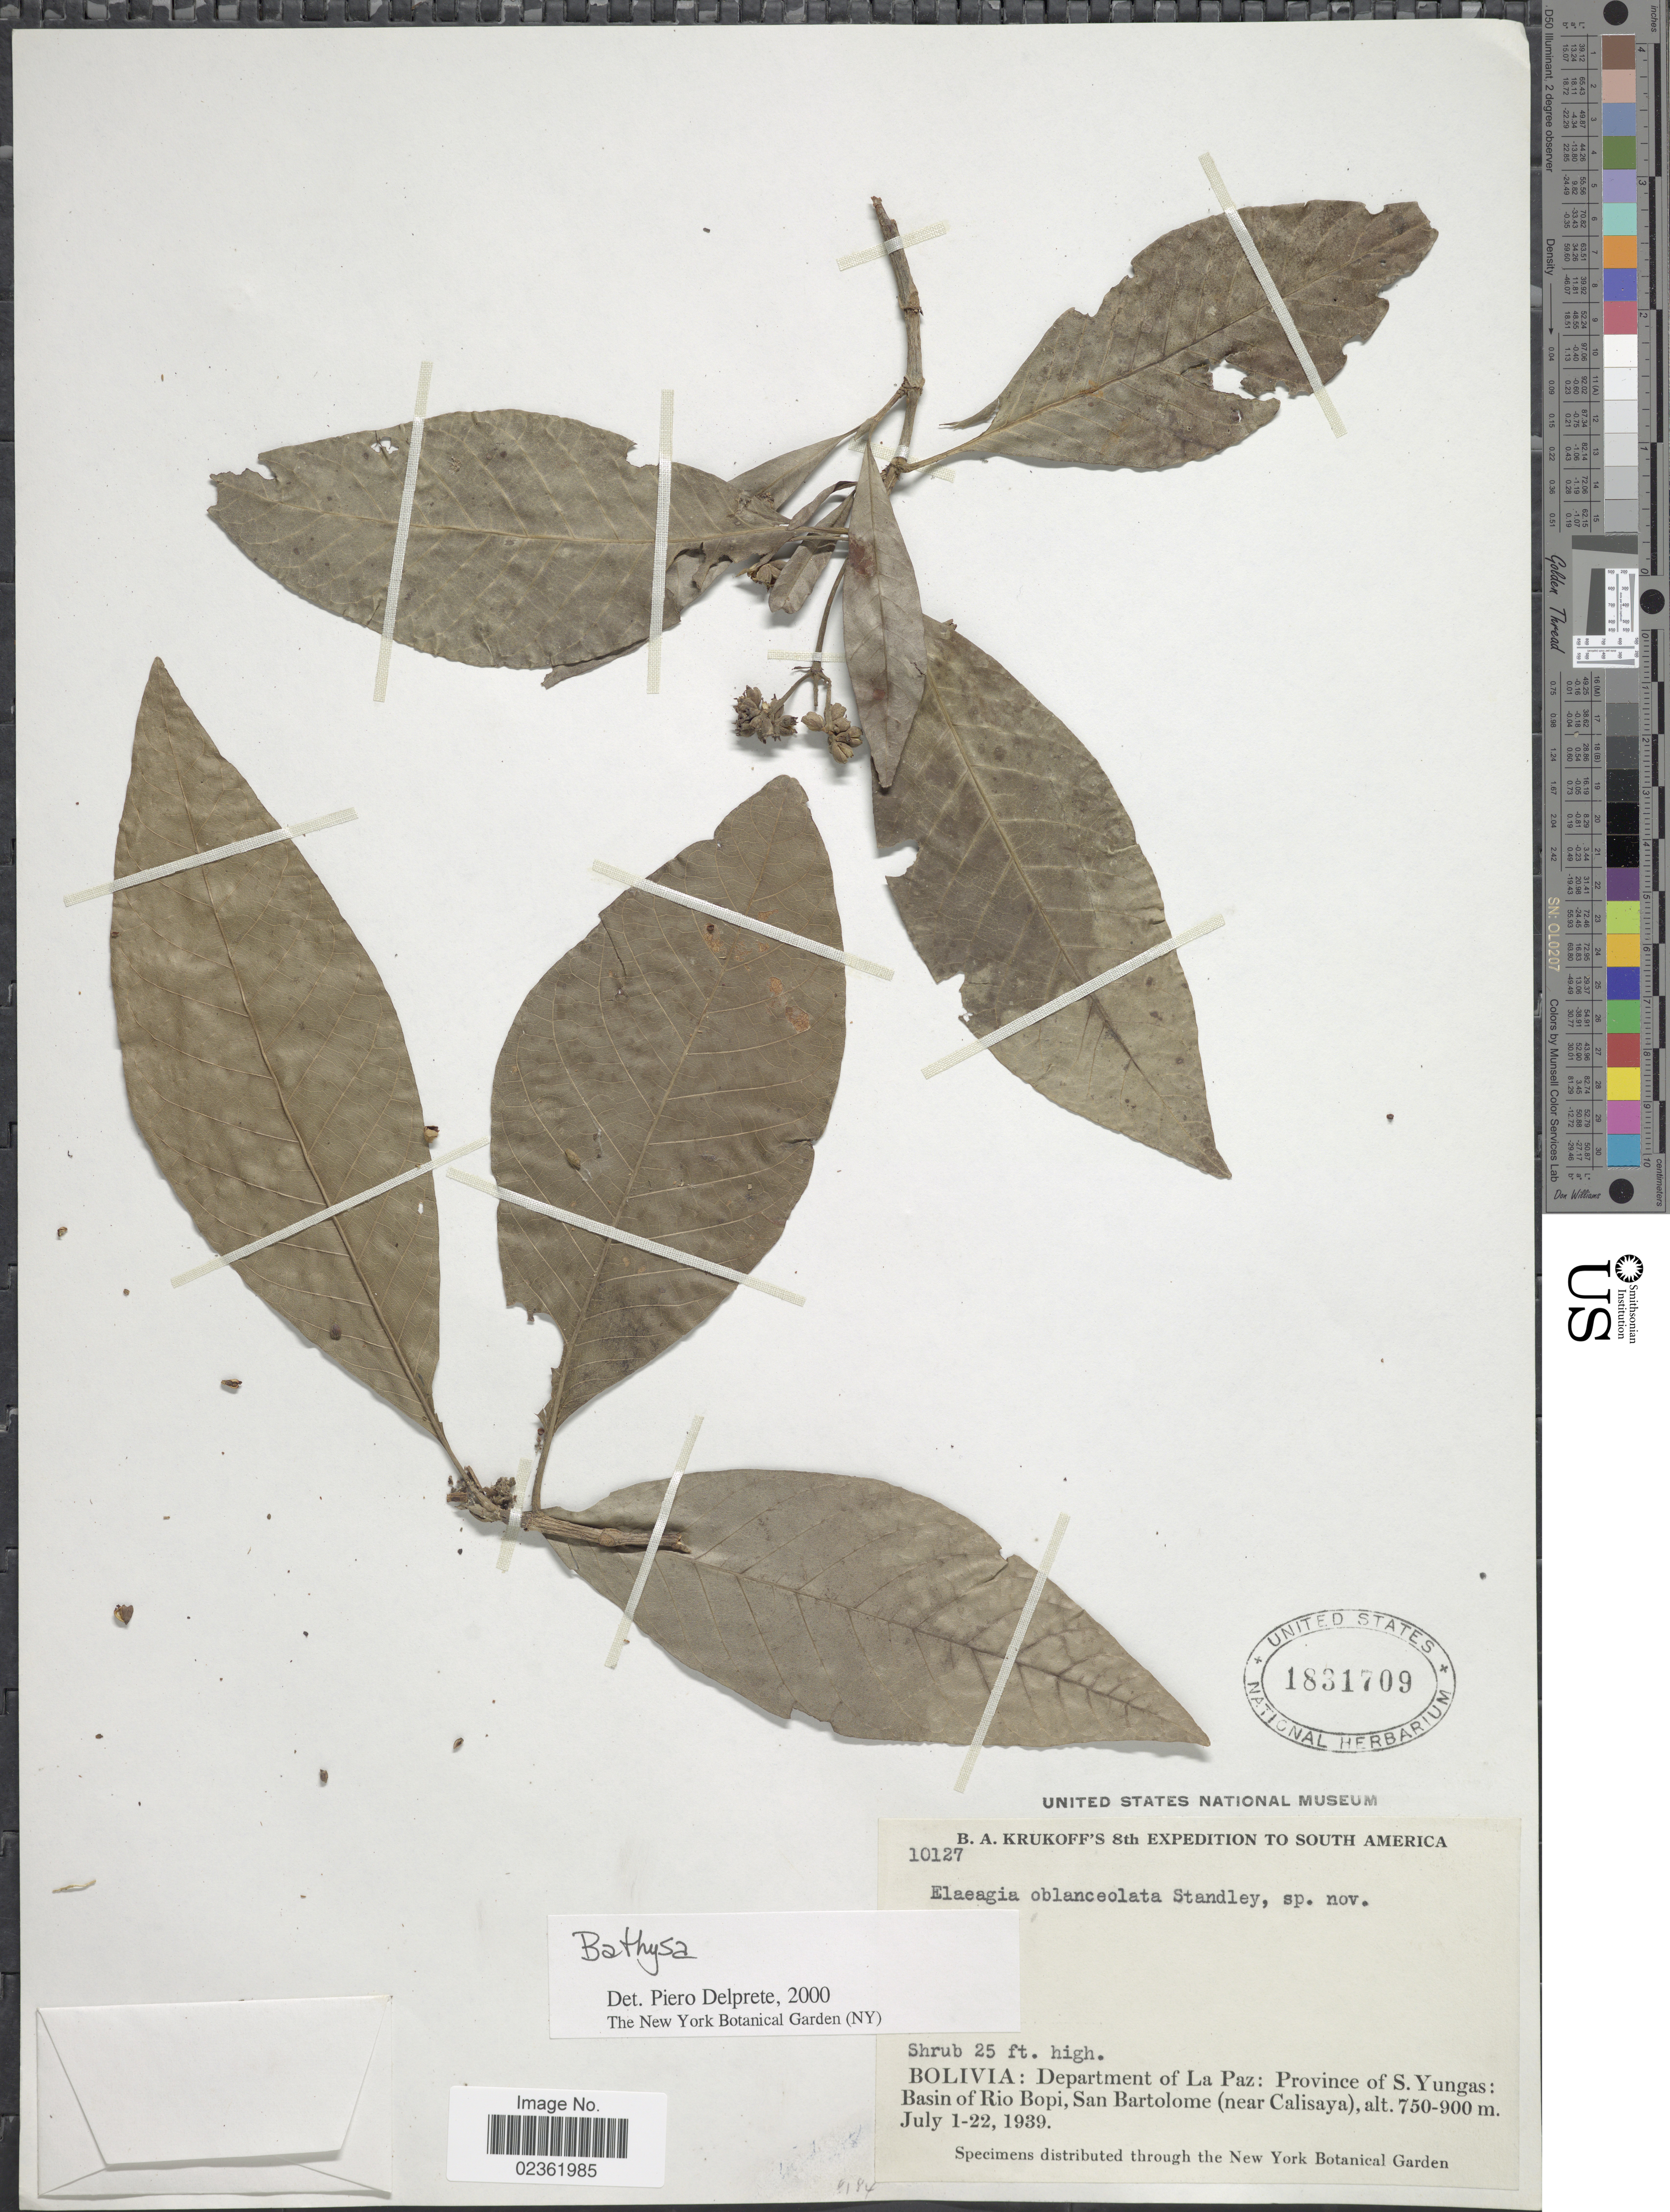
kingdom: Plantae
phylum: Tracheophyta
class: Magnoliopsida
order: Gentianales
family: Rubiaceae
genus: Bathysa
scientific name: Bathysa sp.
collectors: B. A. Krukoff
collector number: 10127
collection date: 1939-07-01/1939-07-22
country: Bolivia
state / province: La Paz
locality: Province of S. Yungas: Basin of Rio Bopi, San Bartolome (near Calisaya).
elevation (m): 750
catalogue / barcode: US 1831709